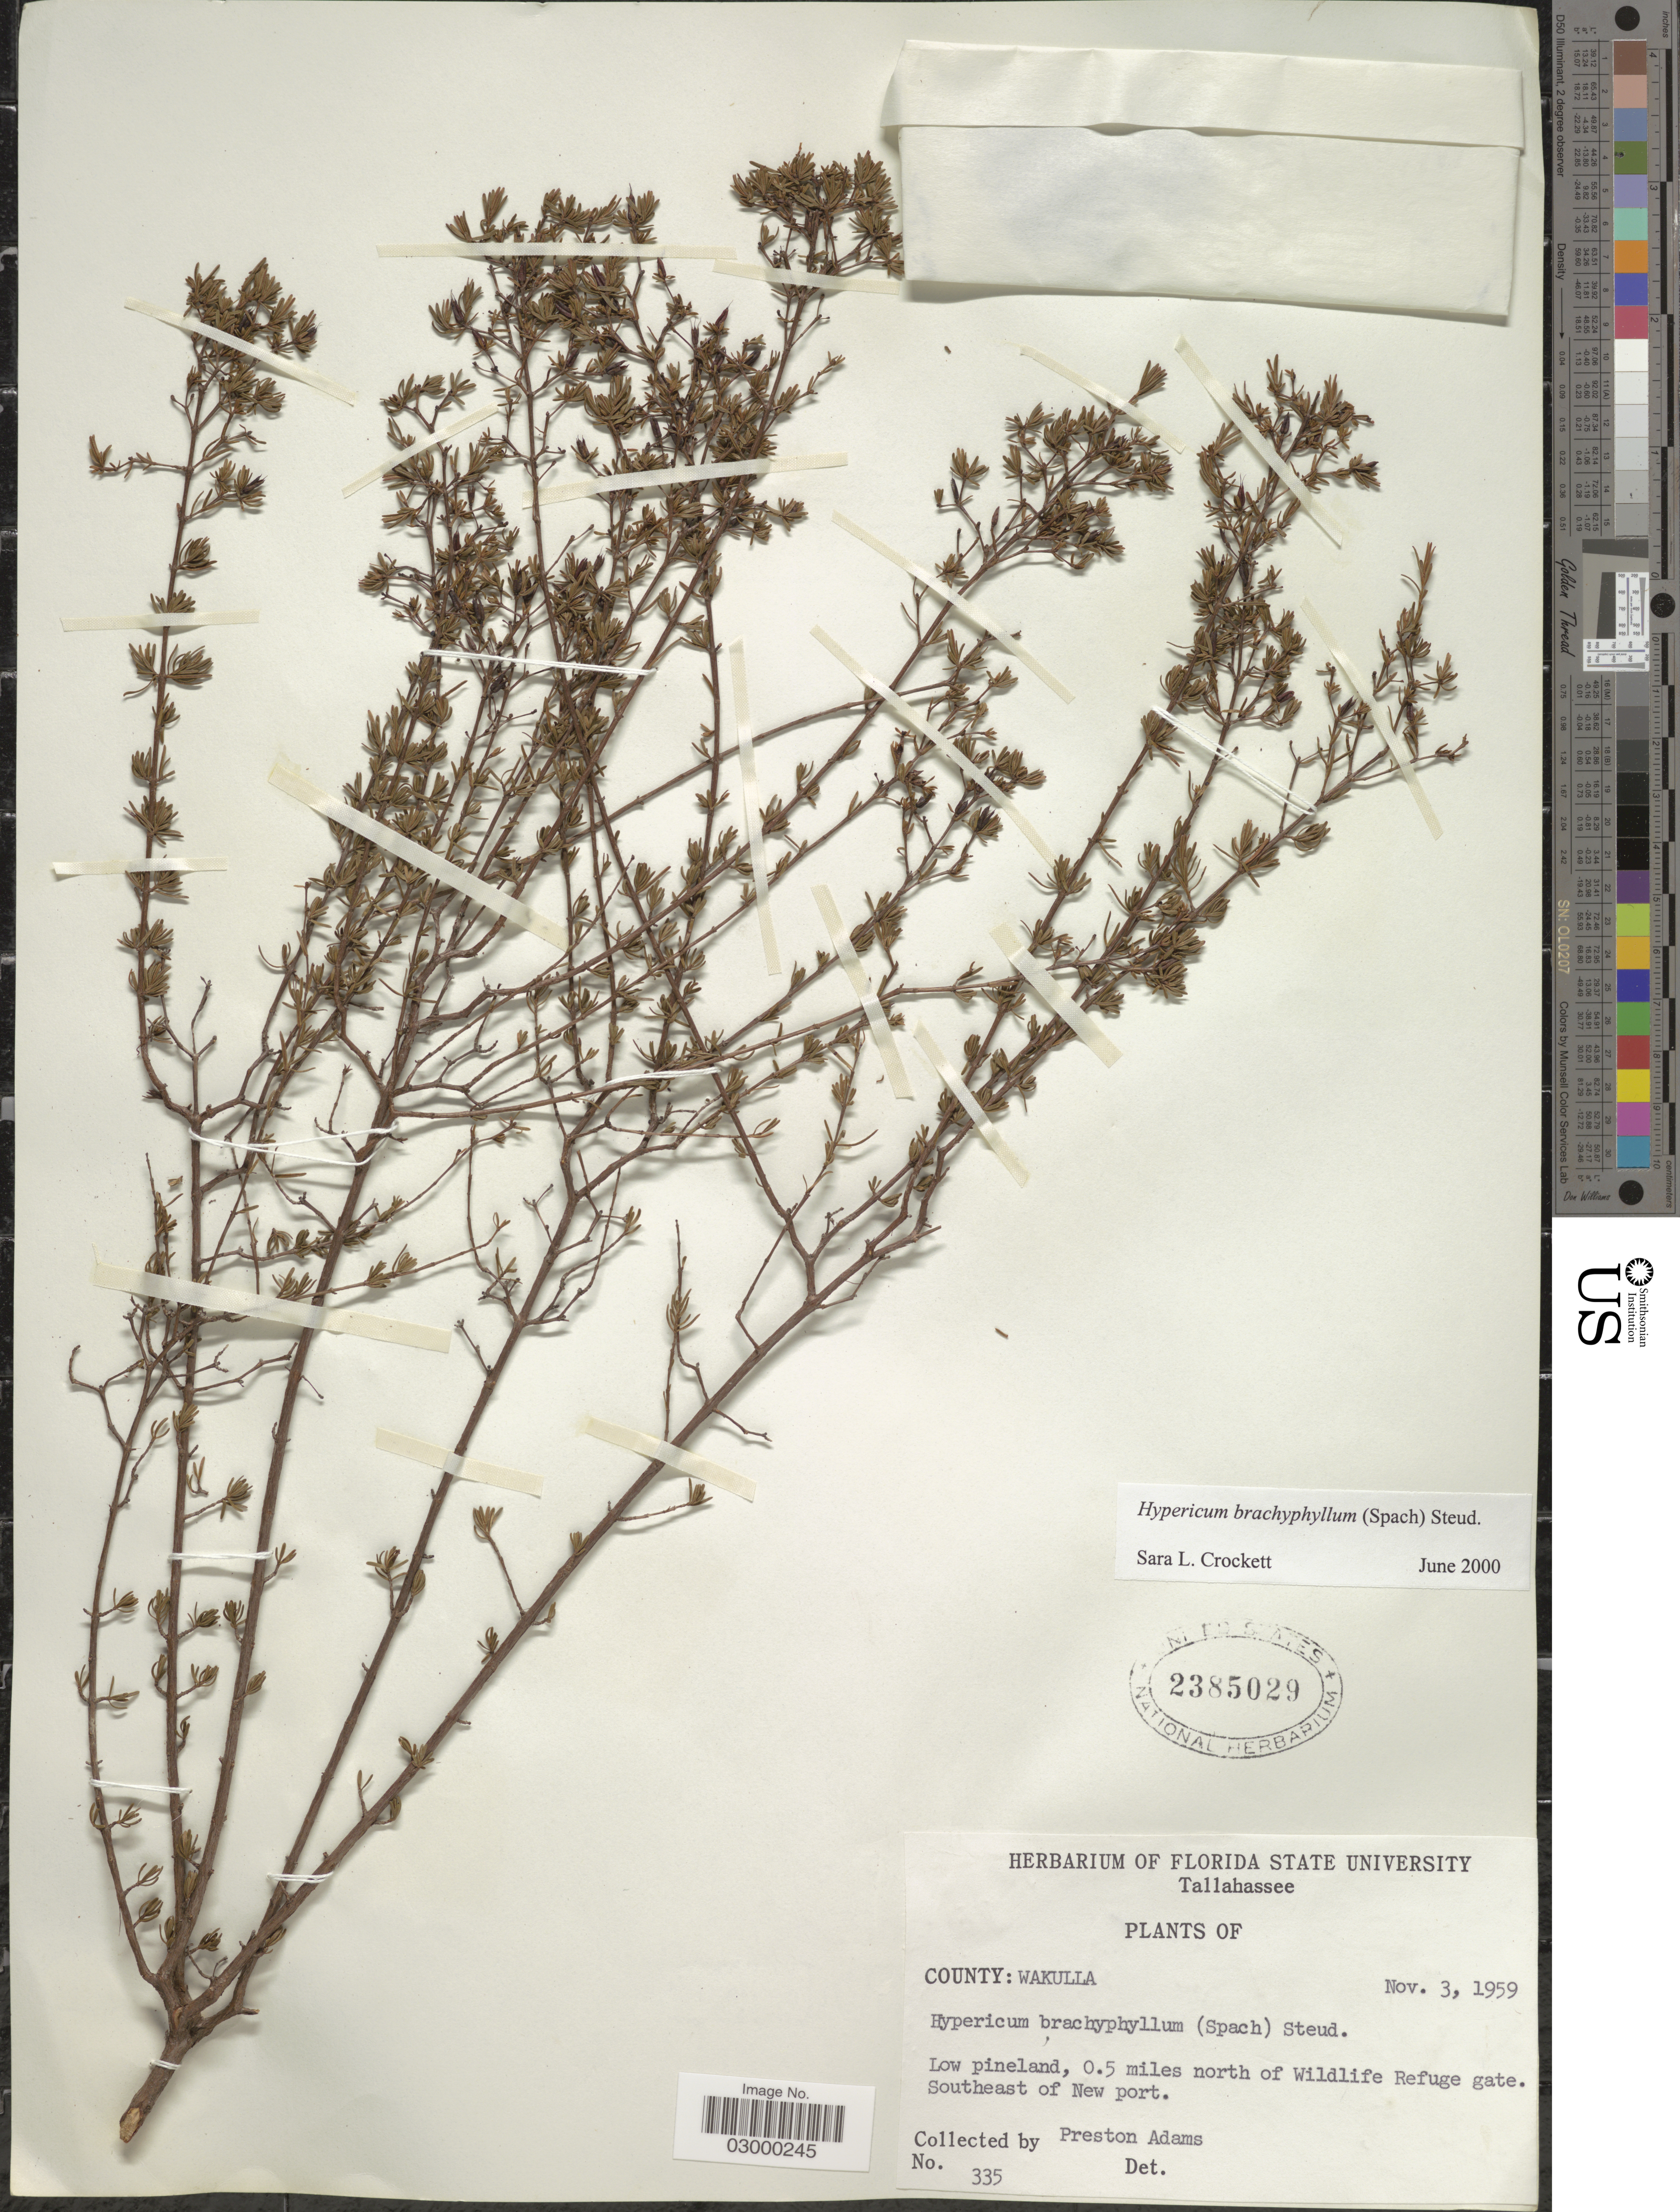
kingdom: Plantae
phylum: Tracheophyta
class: Magnoliopsida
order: Malpighiales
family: Hypericaceae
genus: Hypericum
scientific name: Hypericum brachyphyllum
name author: (Spach) Steud.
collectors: P. Adams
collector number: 335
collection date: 1959-11-03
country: United States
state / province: Florida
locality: County: Wakulla, Low pineland, 0.5 miles north of Wildlife Refuge gate, Southeast of New port.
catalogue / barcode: US 2385029